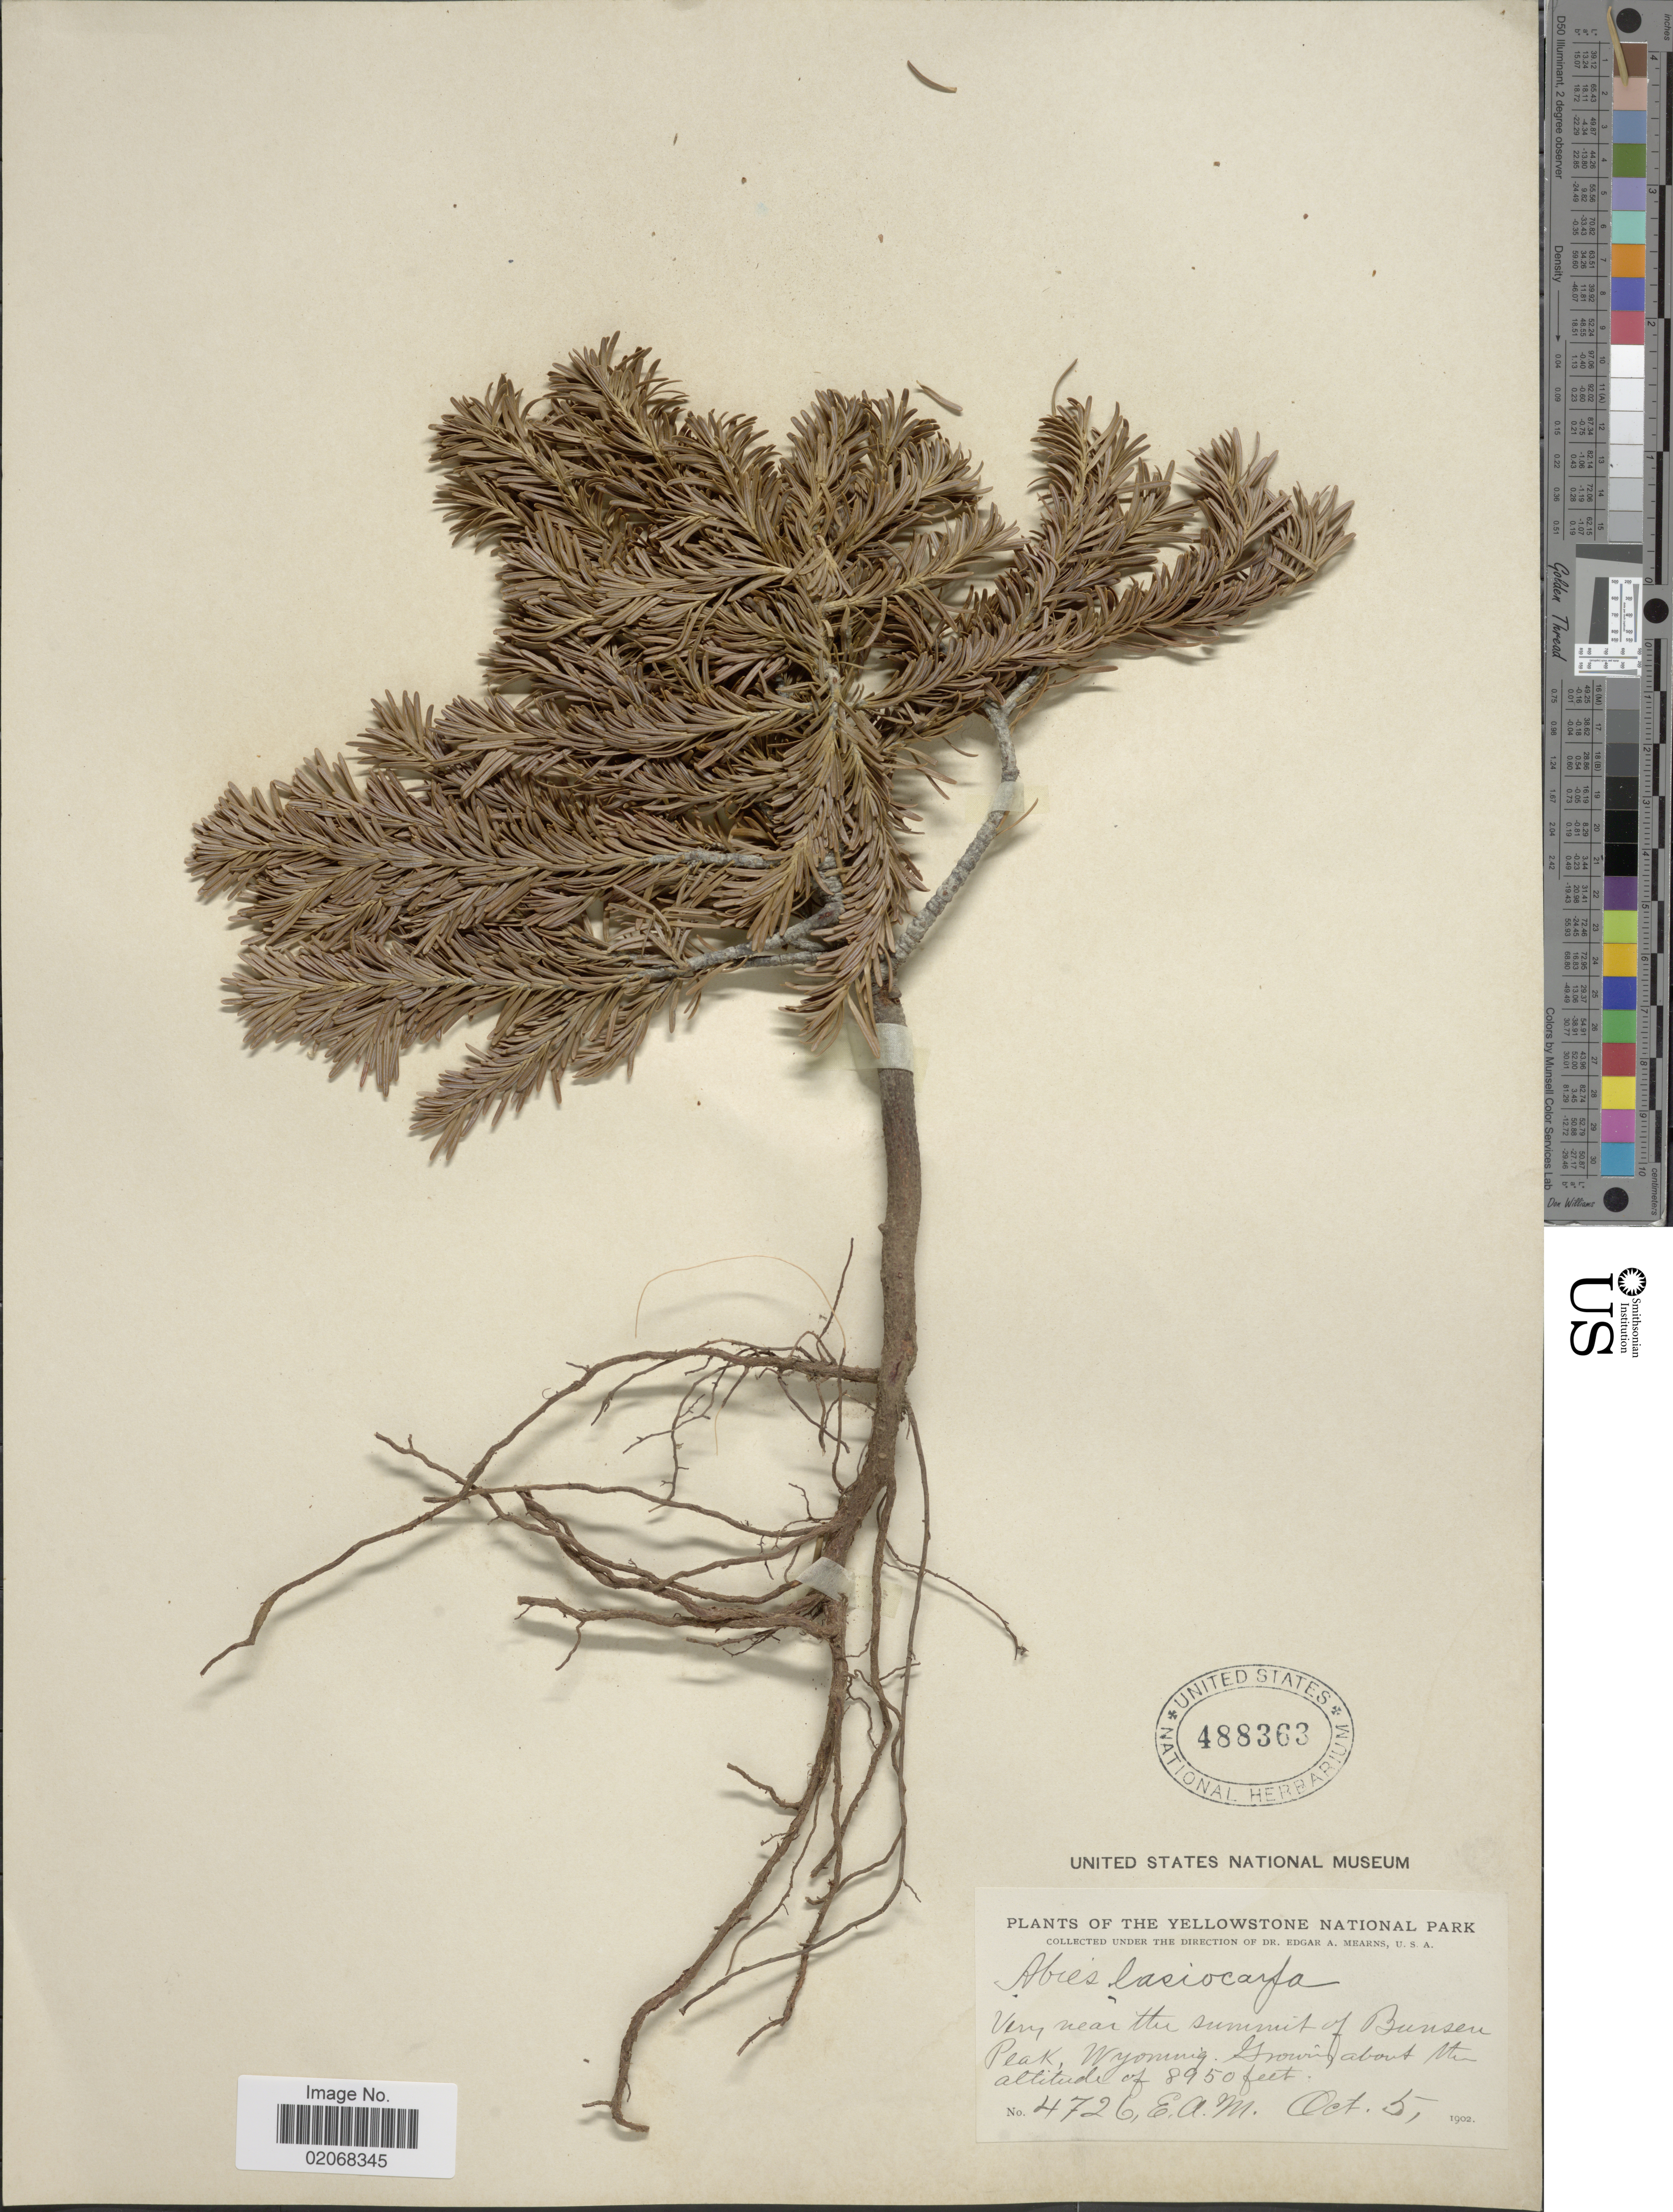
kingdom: Plantae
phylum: Tracheophyta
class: Pinopsida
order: Pinales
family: Pinaceae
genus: Abies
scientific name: Abies lasiocarpa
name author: (Hook.) Nutt.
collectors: E. A. Mearns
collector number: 4726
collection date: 1902-10-05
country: United States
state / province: Wyoming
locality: The Yellowstone National Park, Very near the summit of Bunsen Peak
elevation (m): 2728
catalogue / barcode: US 488363